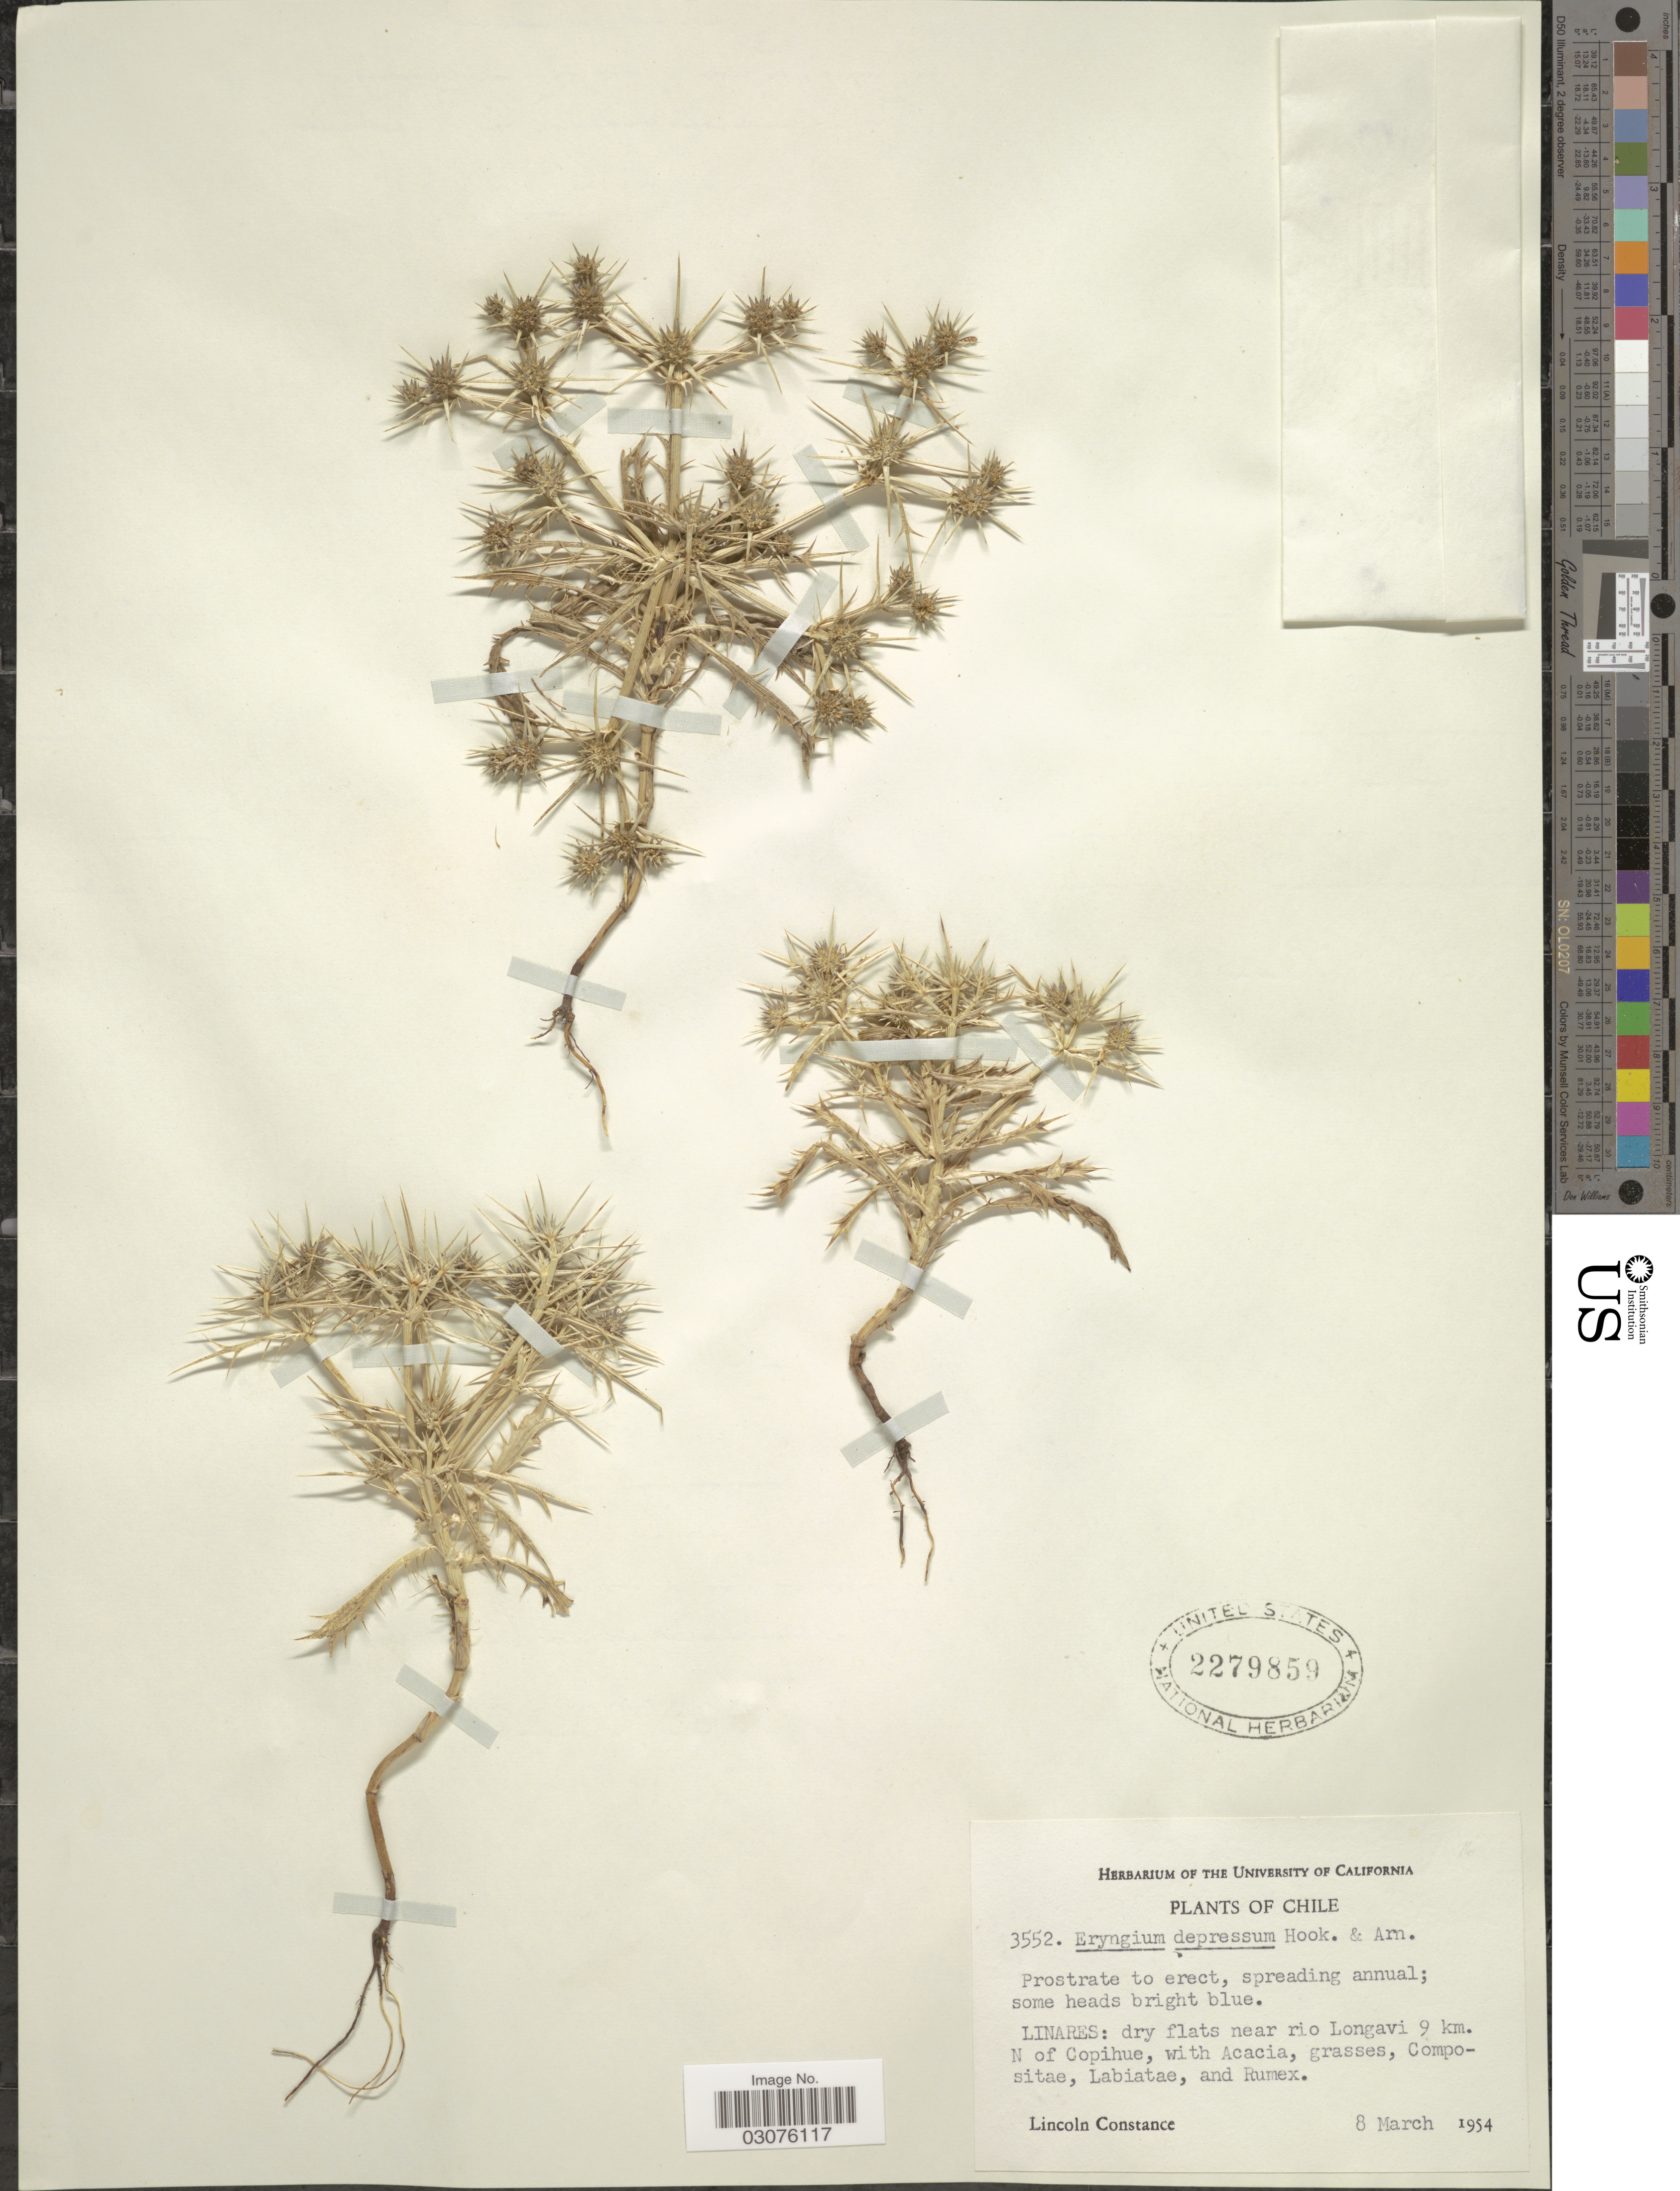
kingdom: Plantae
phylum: Tracheophyta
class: Magnoliopsida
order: Apiales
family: Apiaceae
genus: Eryngium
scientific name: Eryngium depressum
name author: Hook. & Arn.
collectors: L. Constance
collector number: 3552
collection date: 1954-03-08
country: Chile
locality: Linares: dry flats near rio Longavi 9 km. N of Copihue.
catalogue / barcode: US 2279859